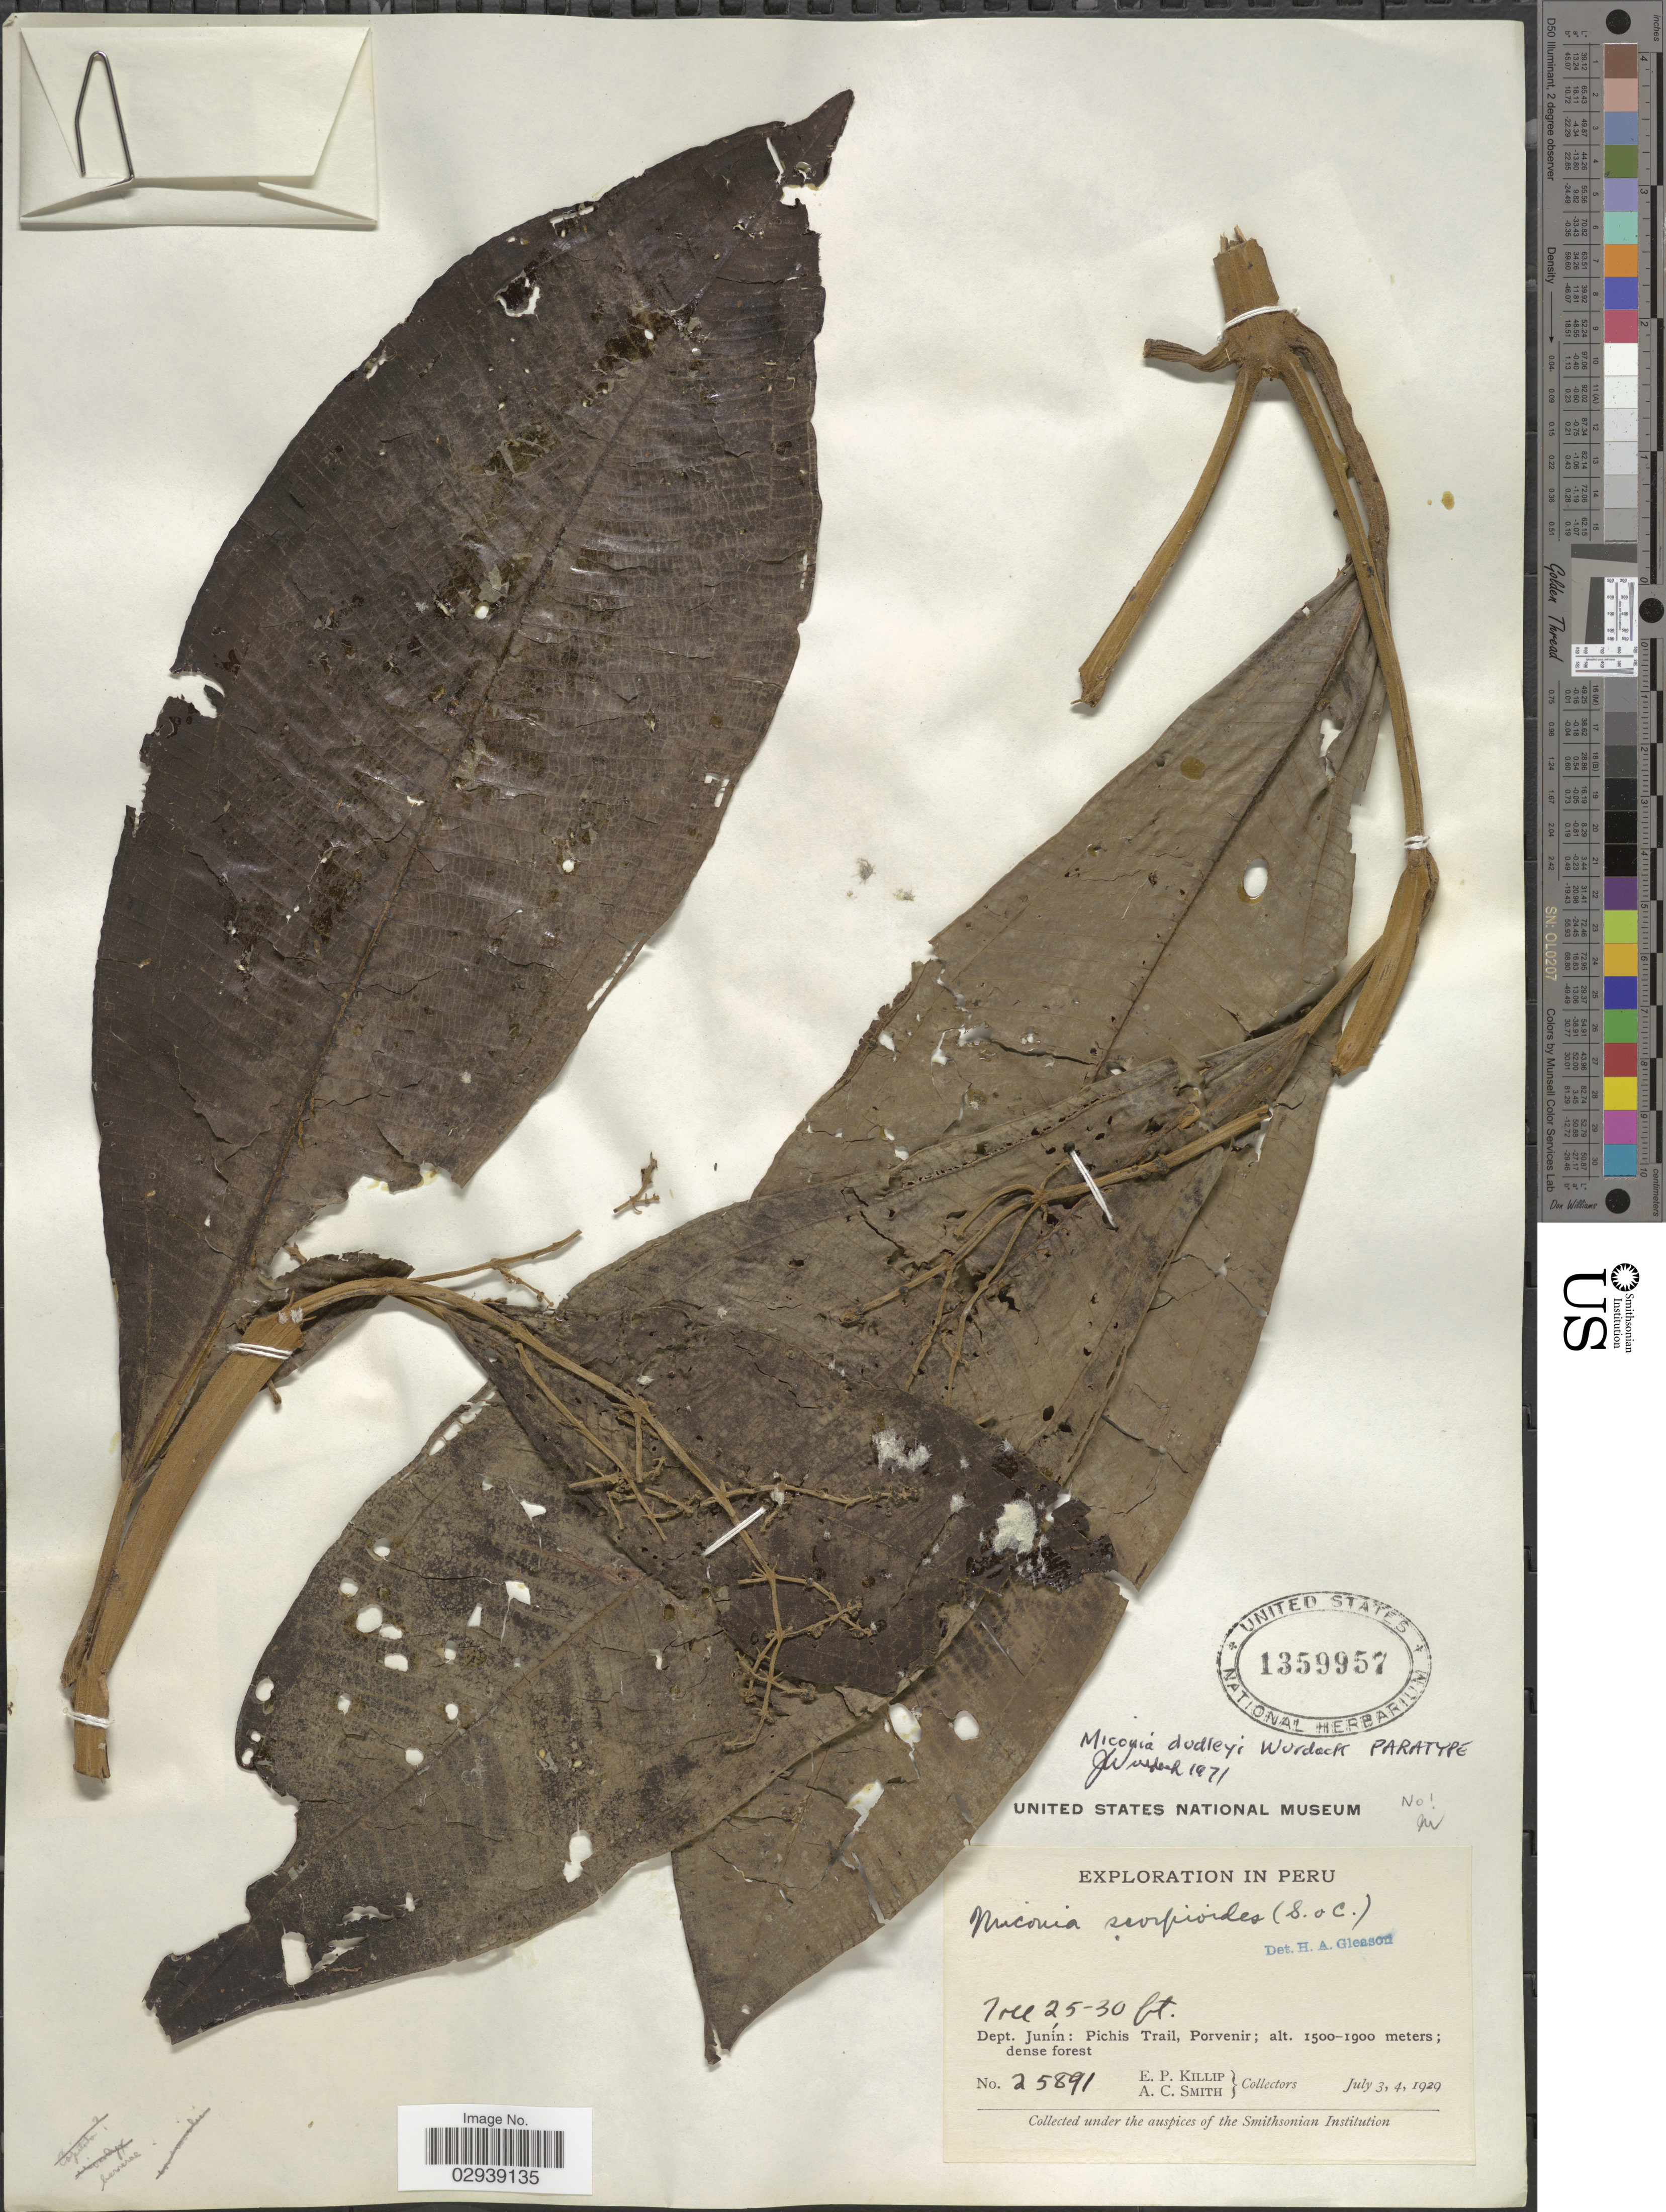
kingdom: Plantae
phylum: Tracheophyta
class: Magnoliopsida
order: Myrtales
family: Melastomataceae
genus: Miconia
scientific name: Miconia dudleyi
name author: Wurdack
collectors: E. P. Killip & A. C. Smith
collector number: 25891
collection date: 1929-07-03/1929-07-04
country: Peru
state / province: Junín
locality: Dept. Junín: Pichis Trail, Porvenir.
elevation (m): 1500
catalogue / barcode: US 1359957